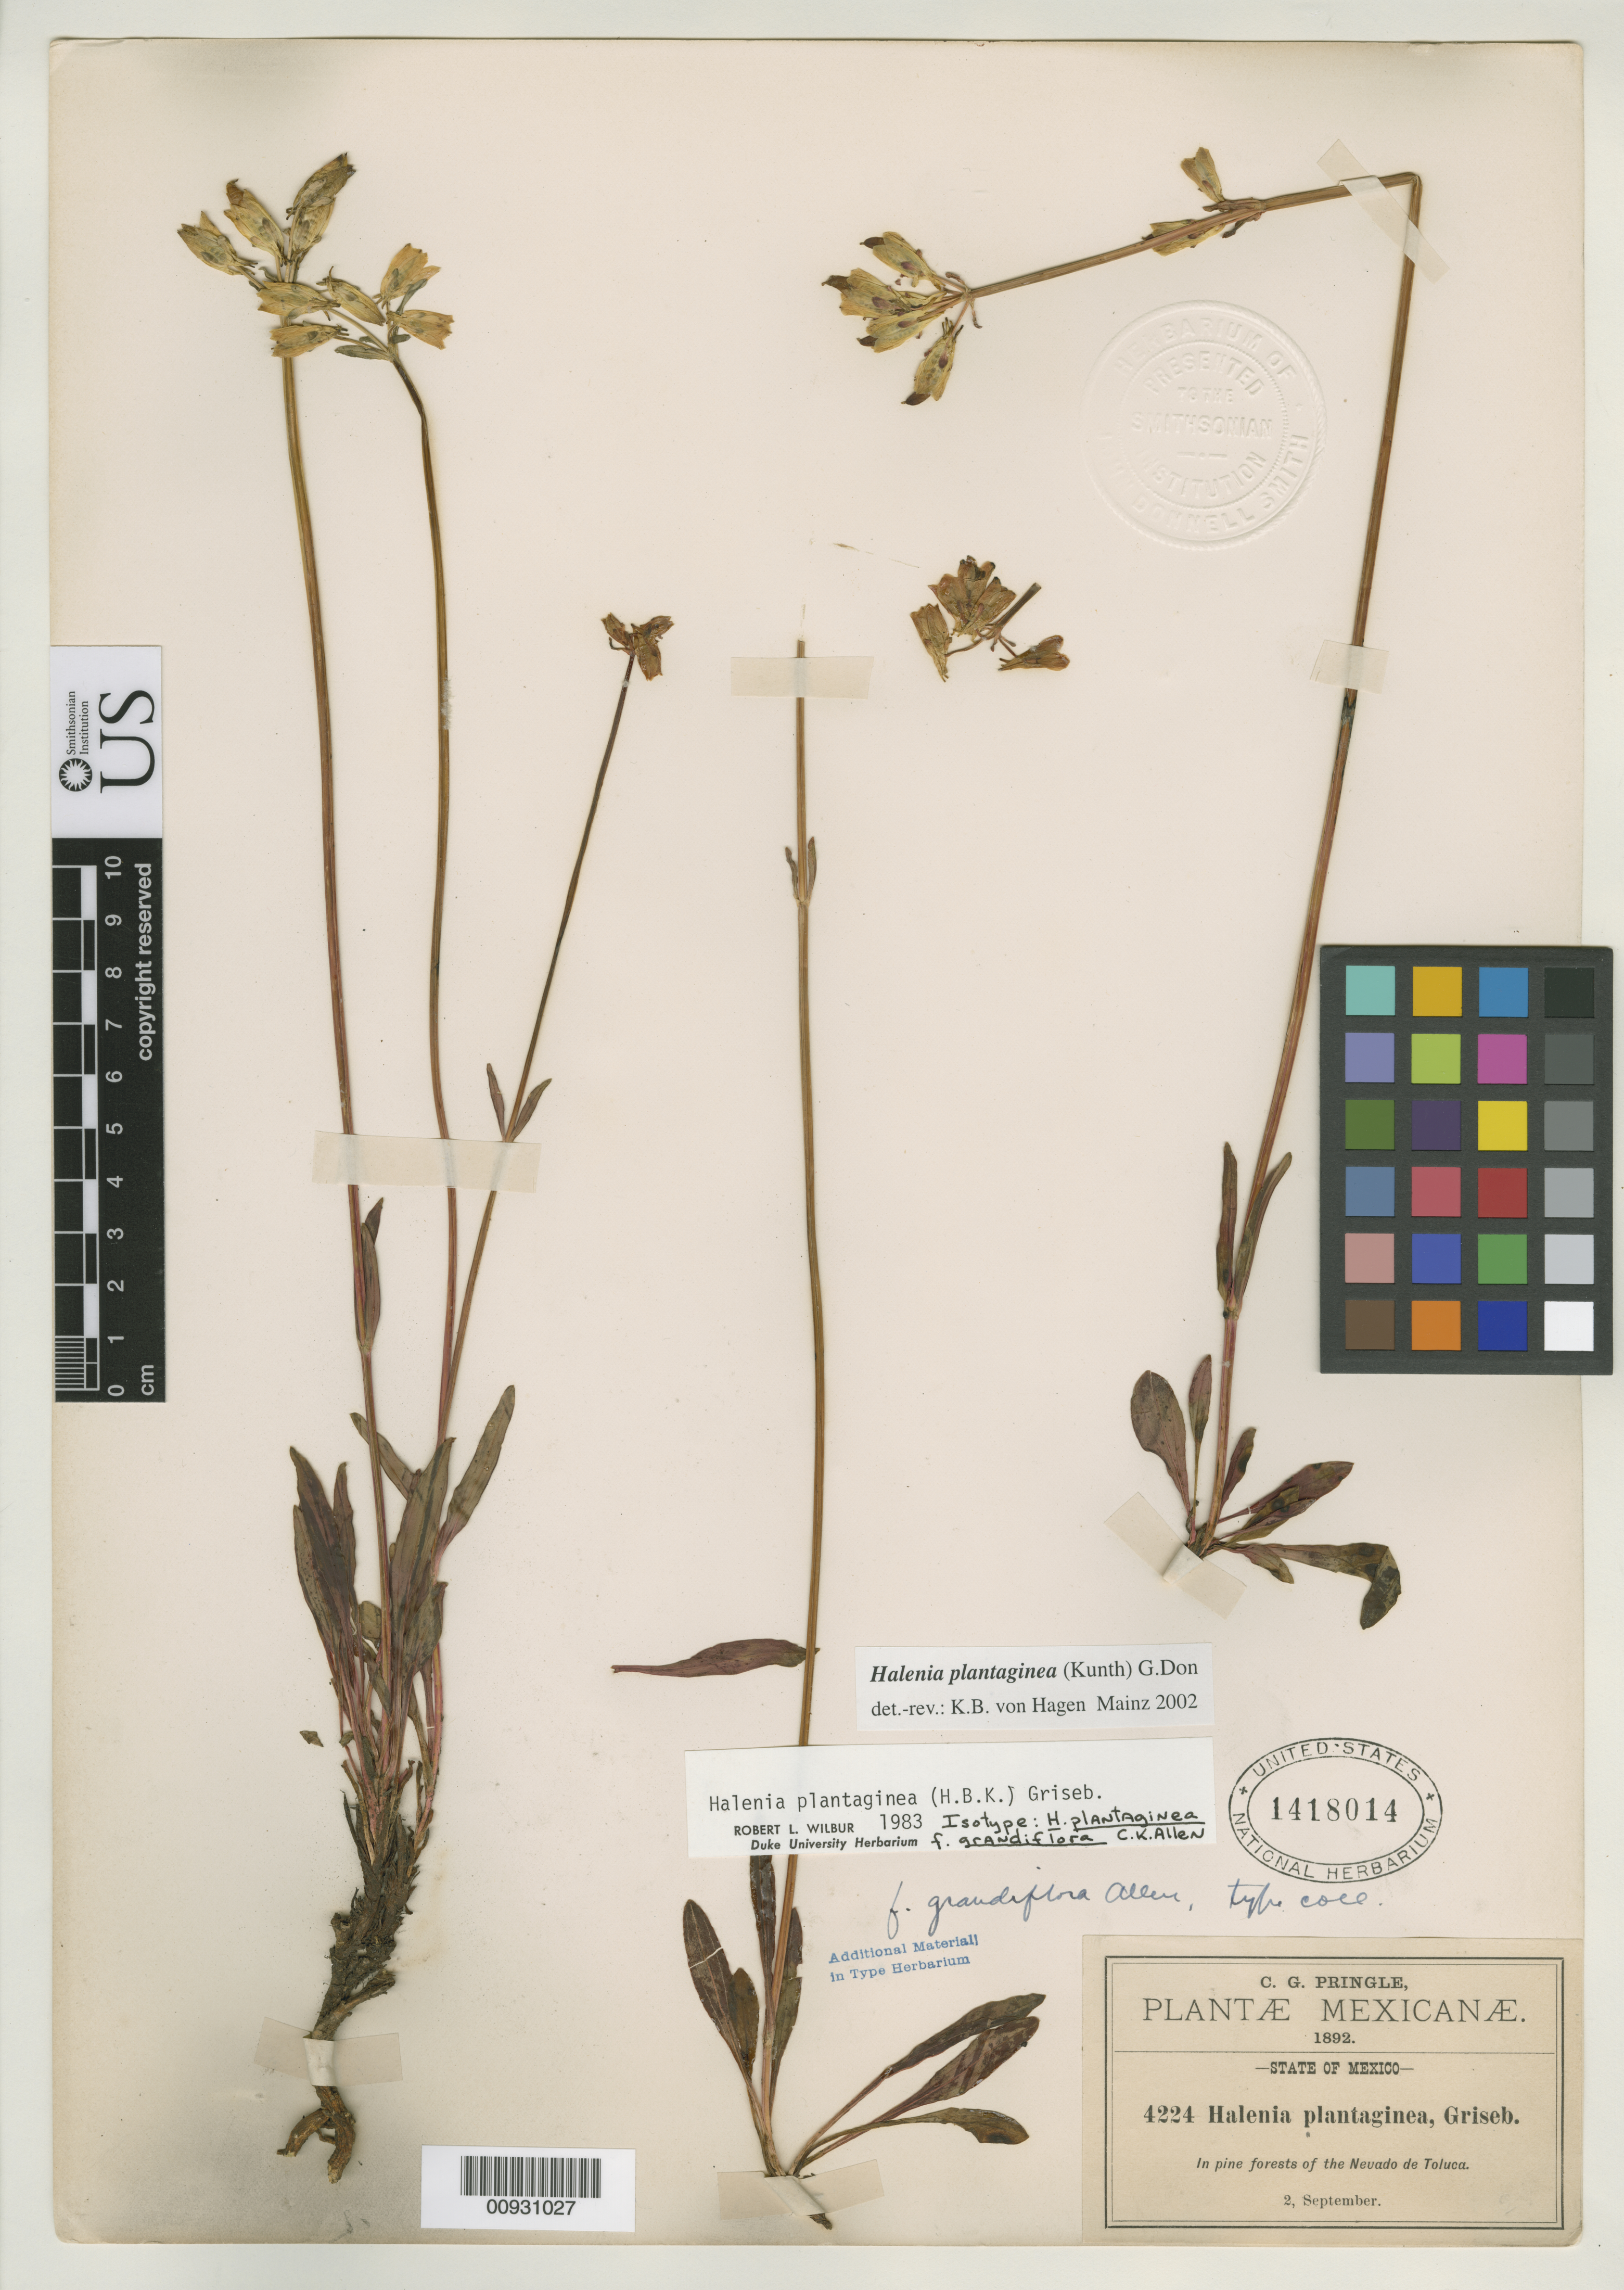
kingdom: Plantae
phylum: Tracheophyta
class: Magnoliopsida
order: Gentianales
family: Gentianaceae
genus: Halenia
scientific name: Halenia plantaginea f. grandiflora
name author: C.K. Allen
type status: Isotype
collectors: C. G. Pringle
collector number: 4224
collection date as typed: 02 Sep 1892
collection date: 1892-09-02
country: Mexico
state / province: México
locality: Nevado de Toluca.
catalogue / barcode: US 1418014